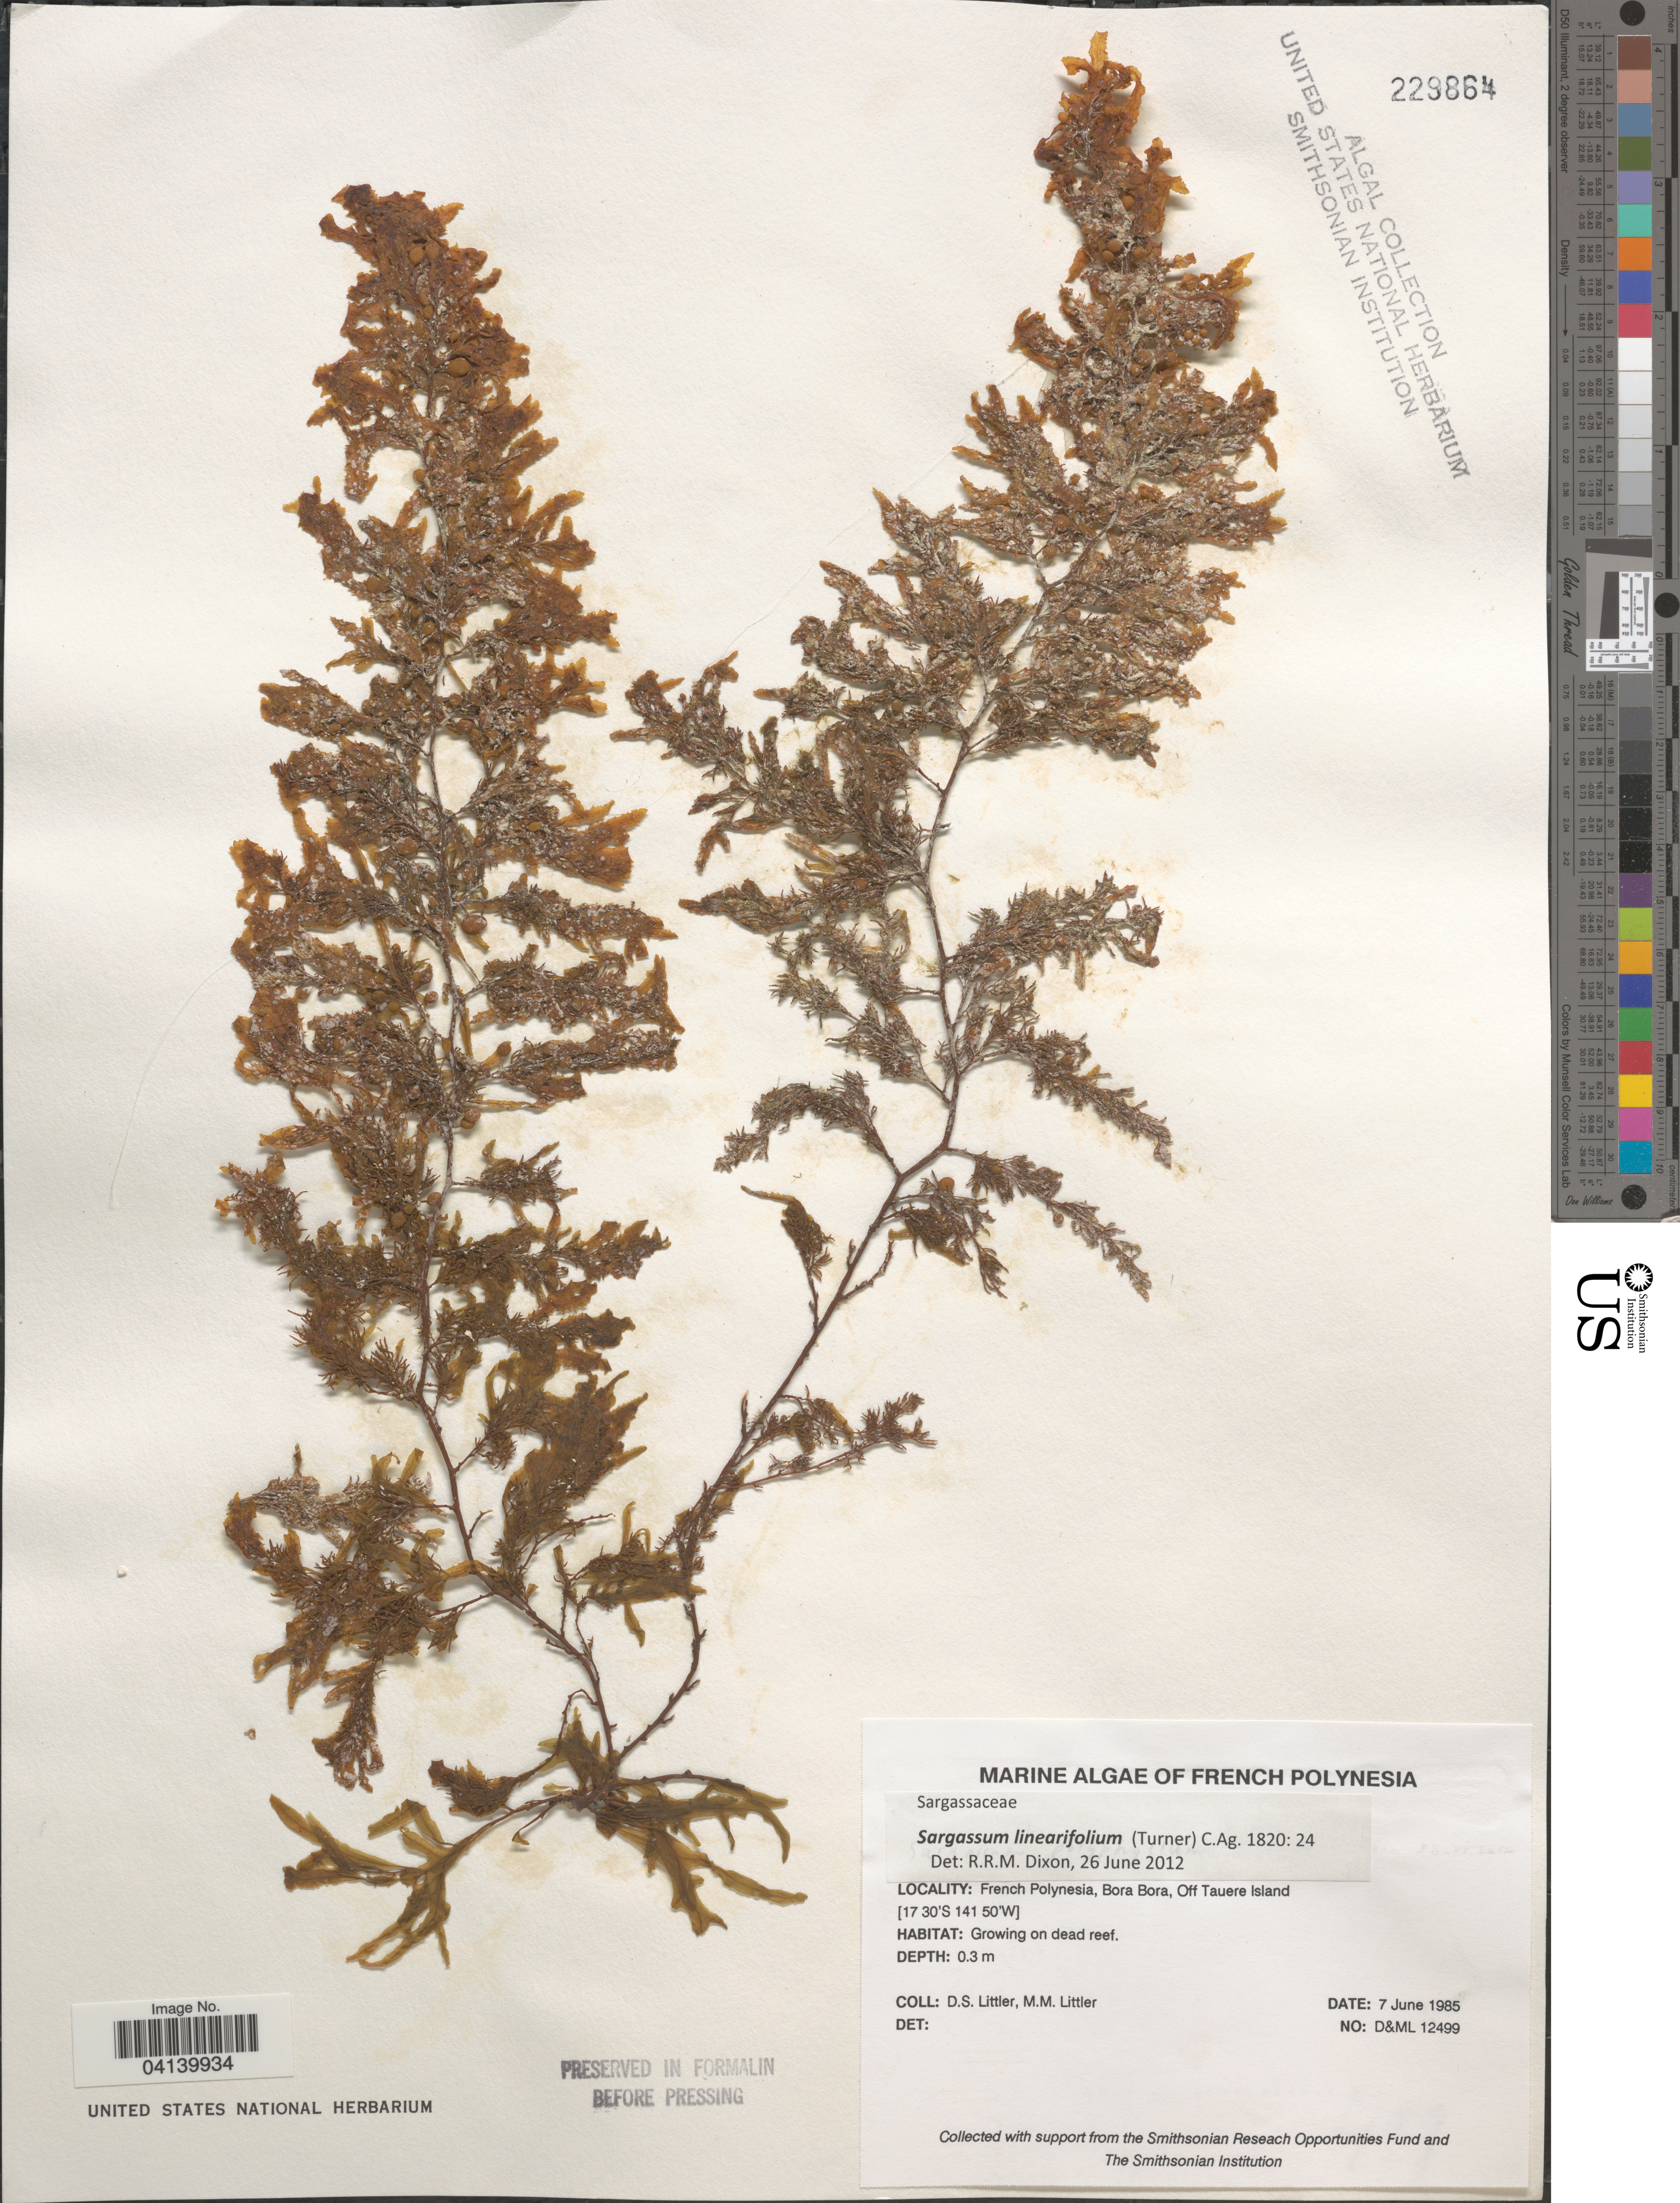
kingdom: Chromista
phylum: Ochrophyta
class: Phaeophyceae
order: Fucales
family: Sargassaceae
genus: Sargassum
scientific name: Sargassum linearifolium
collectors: D. S. Littler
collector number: D&ML 12499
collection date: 1985-06-07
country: French Polynesia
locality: Bora Bora, Off Tauere Island.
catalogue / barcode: US 229864